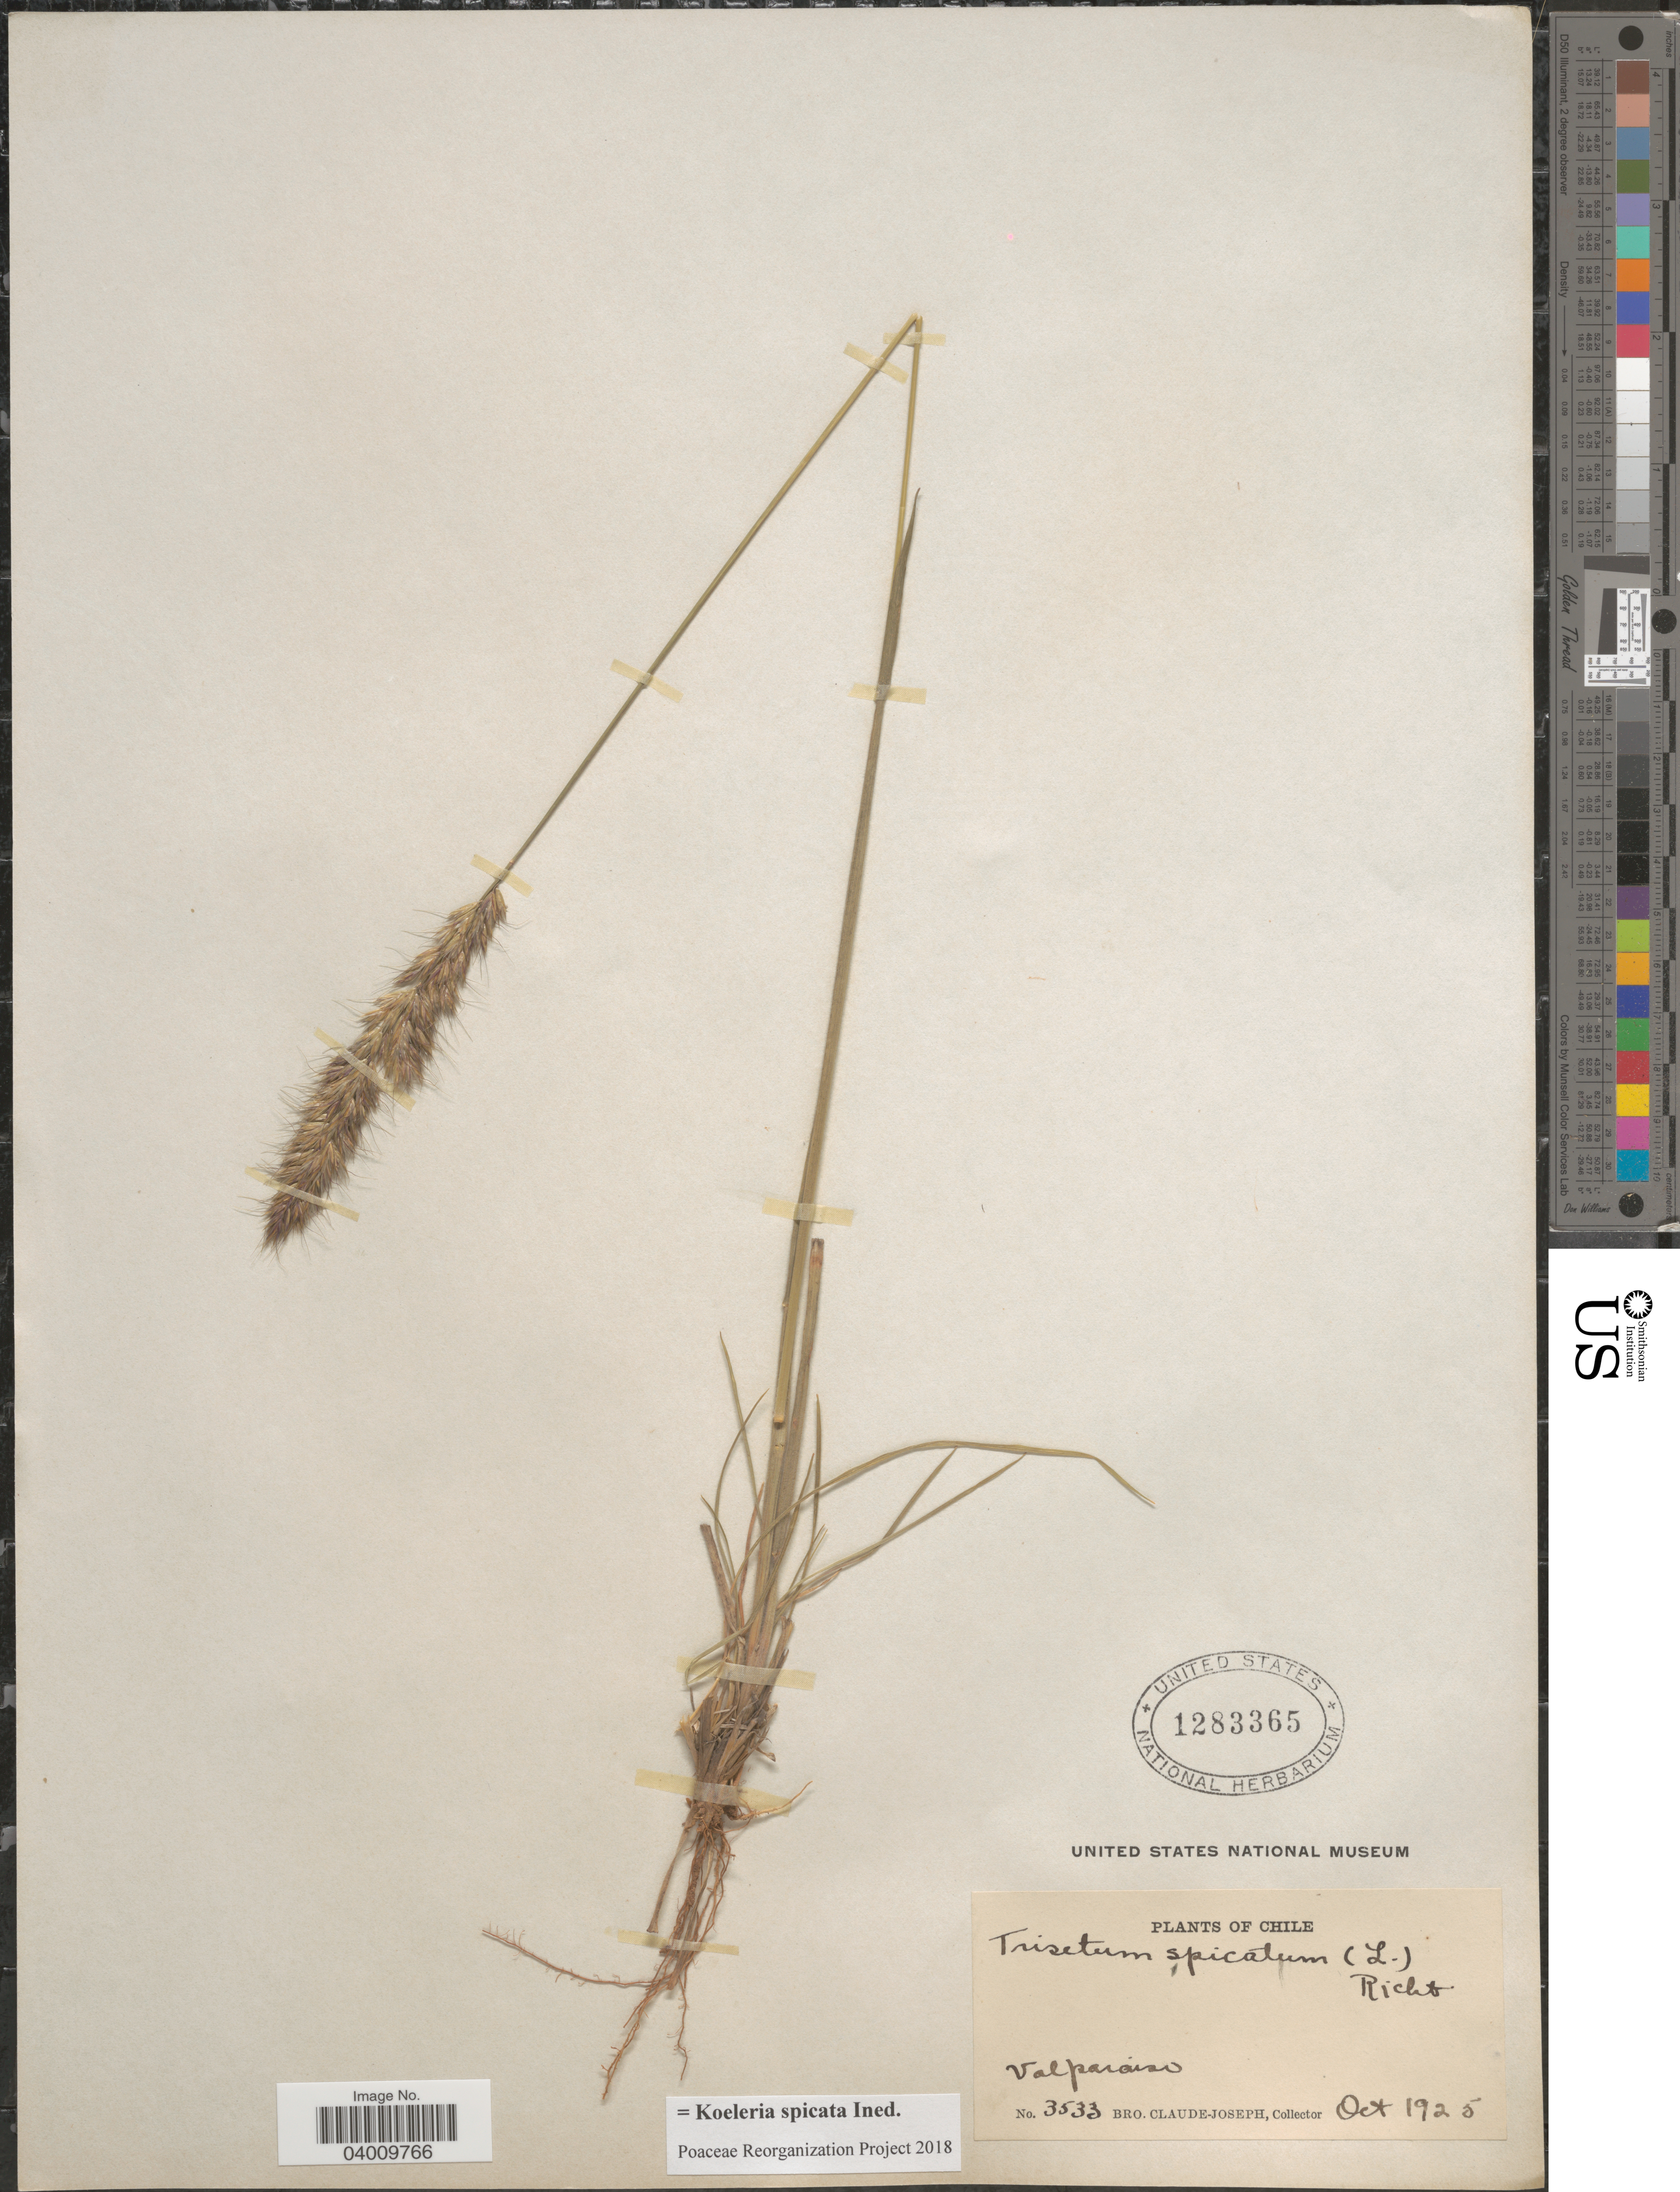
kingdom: Plantae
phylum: Tracheophyta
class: Liliopsida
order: Poales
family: Poaceae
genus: Koeleria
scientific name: Koeleria spicata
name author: (L.) Barberá et al.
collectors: Bro. Claude-Joseph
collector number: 3533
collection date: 1925-10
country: Chile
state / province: Valparaíso (V)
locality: Valparaiso.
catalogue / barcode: US 1283365